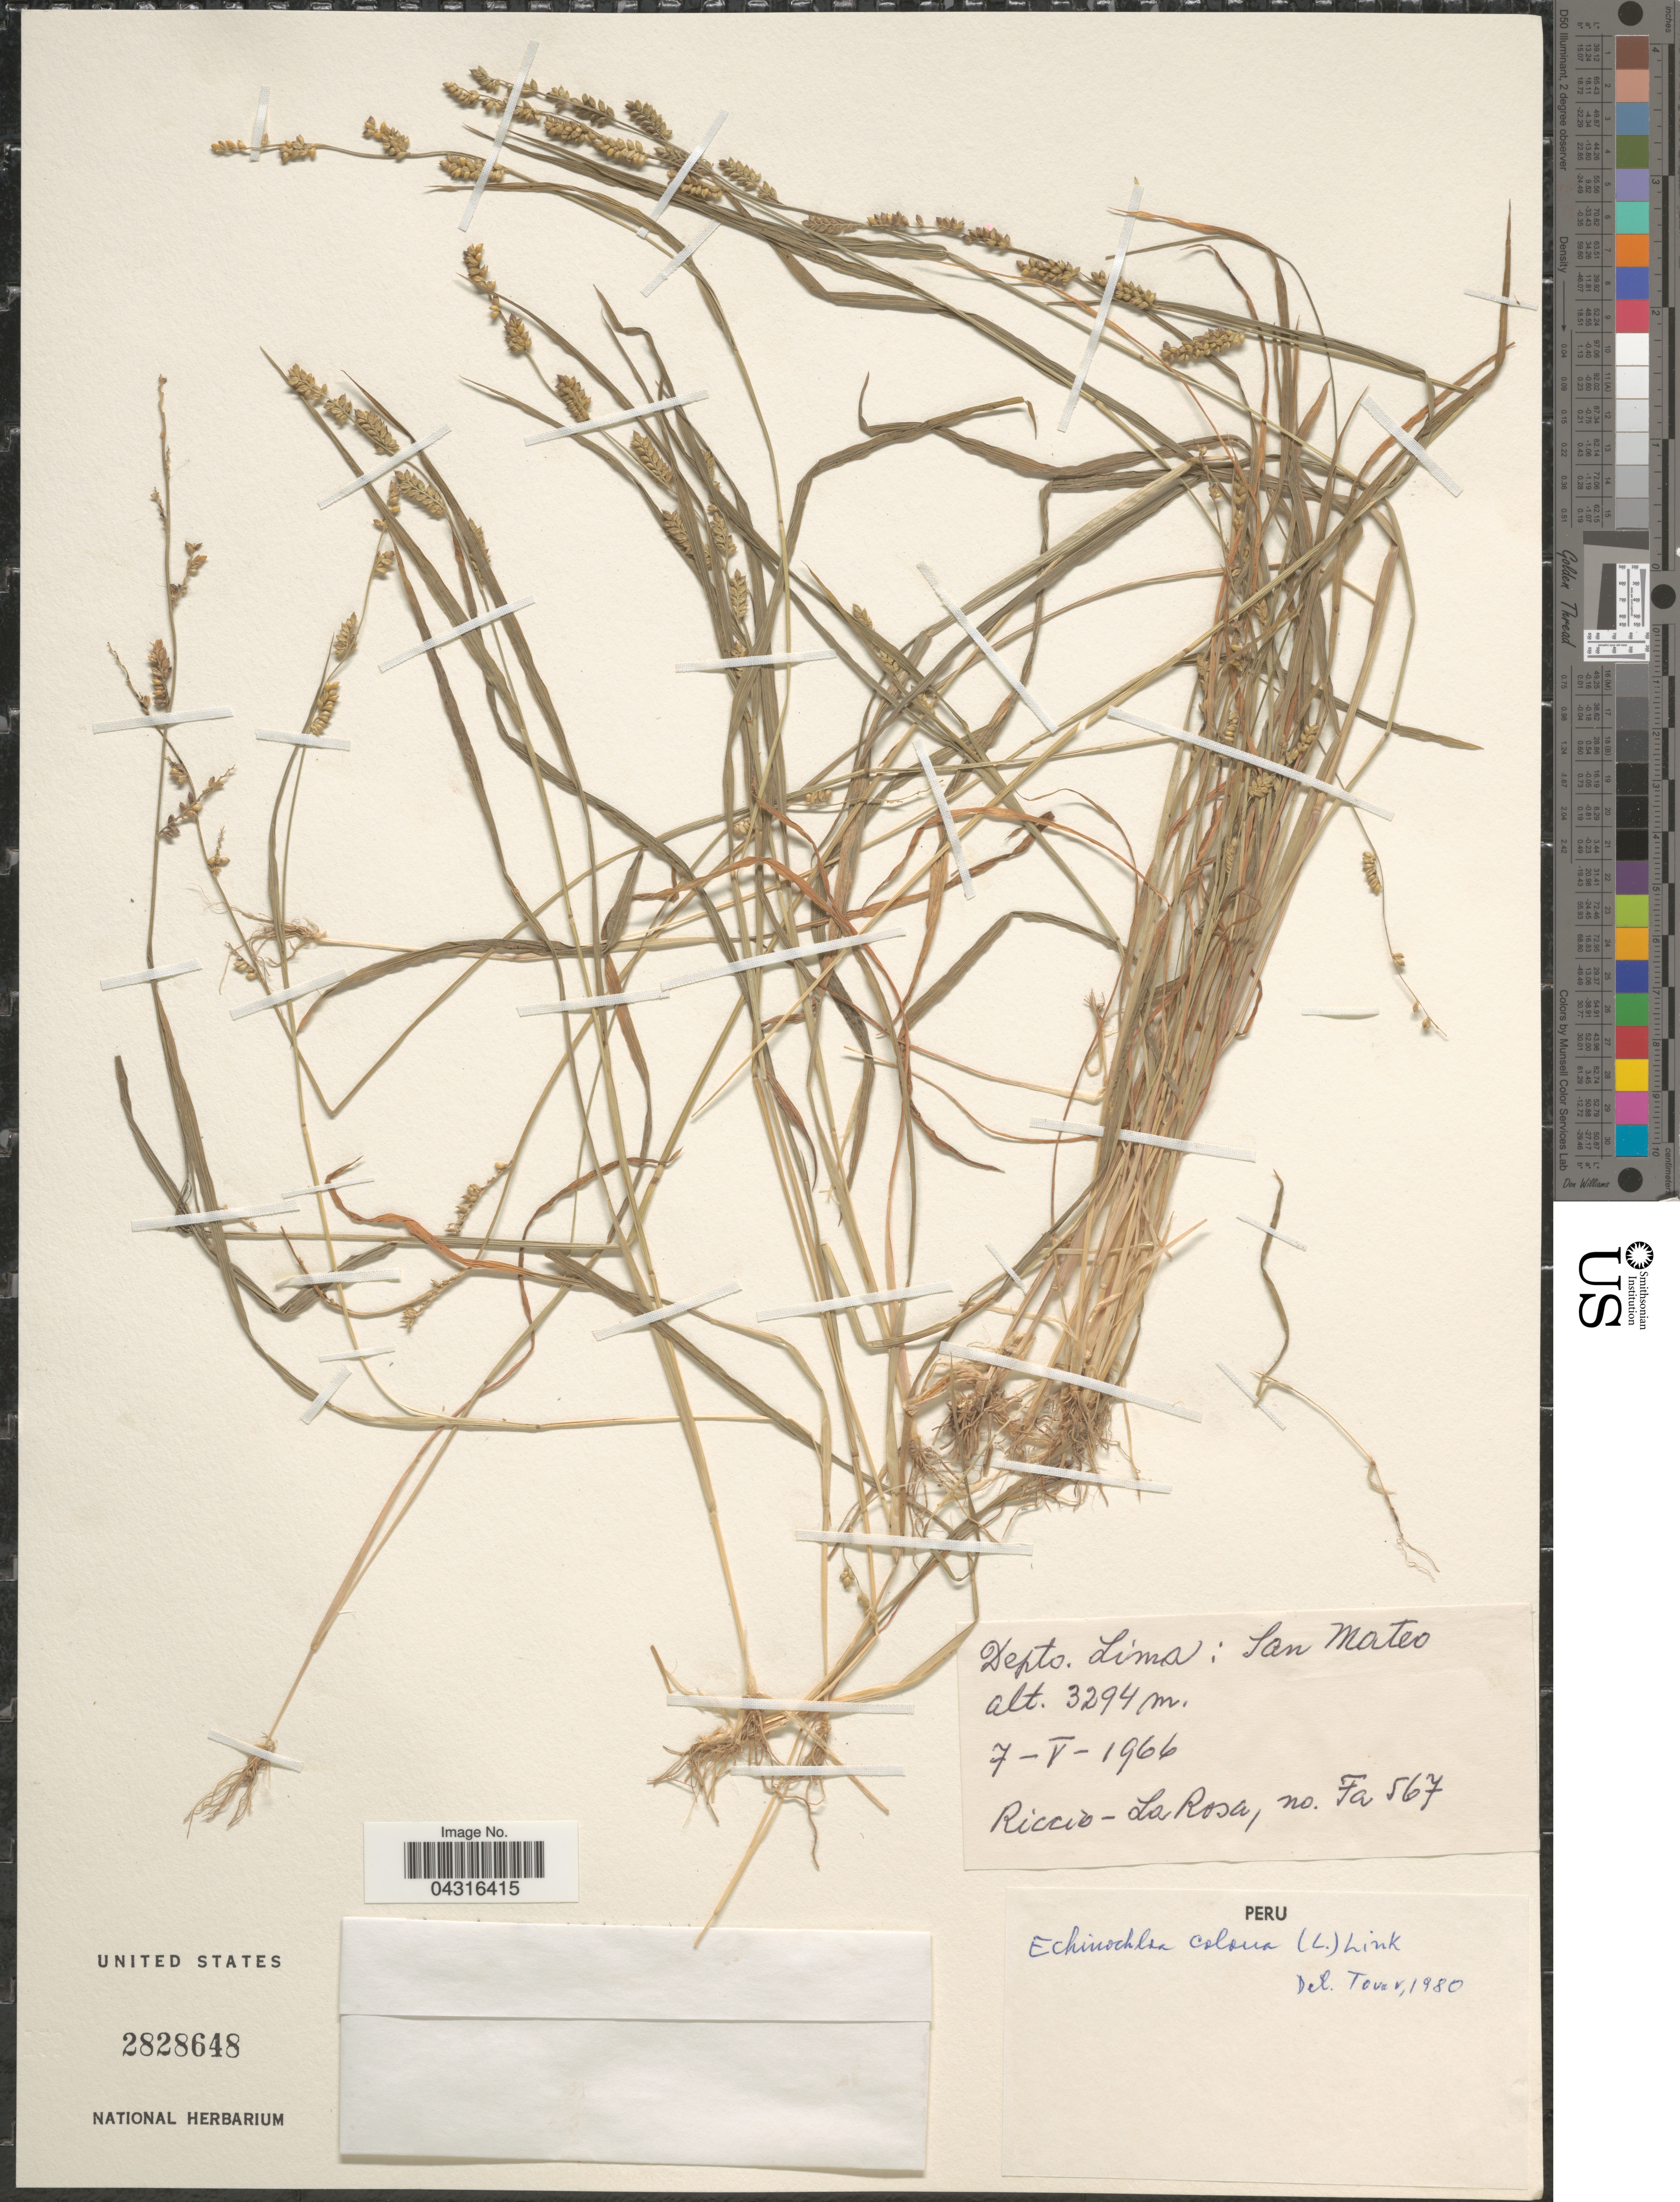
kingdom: Plantae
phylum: Tracheophyta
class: Liliopsida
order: Poales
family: Poaceae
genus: Echinochloa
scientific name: Echinochloa colona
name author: (L.) Link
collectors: Riccio & -. La Rosa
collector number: Fa567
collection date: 1966-05-07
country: Peru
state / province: Lima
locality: Depto. Lima: San Mateo.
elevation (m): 3294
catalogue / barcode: US 2828648